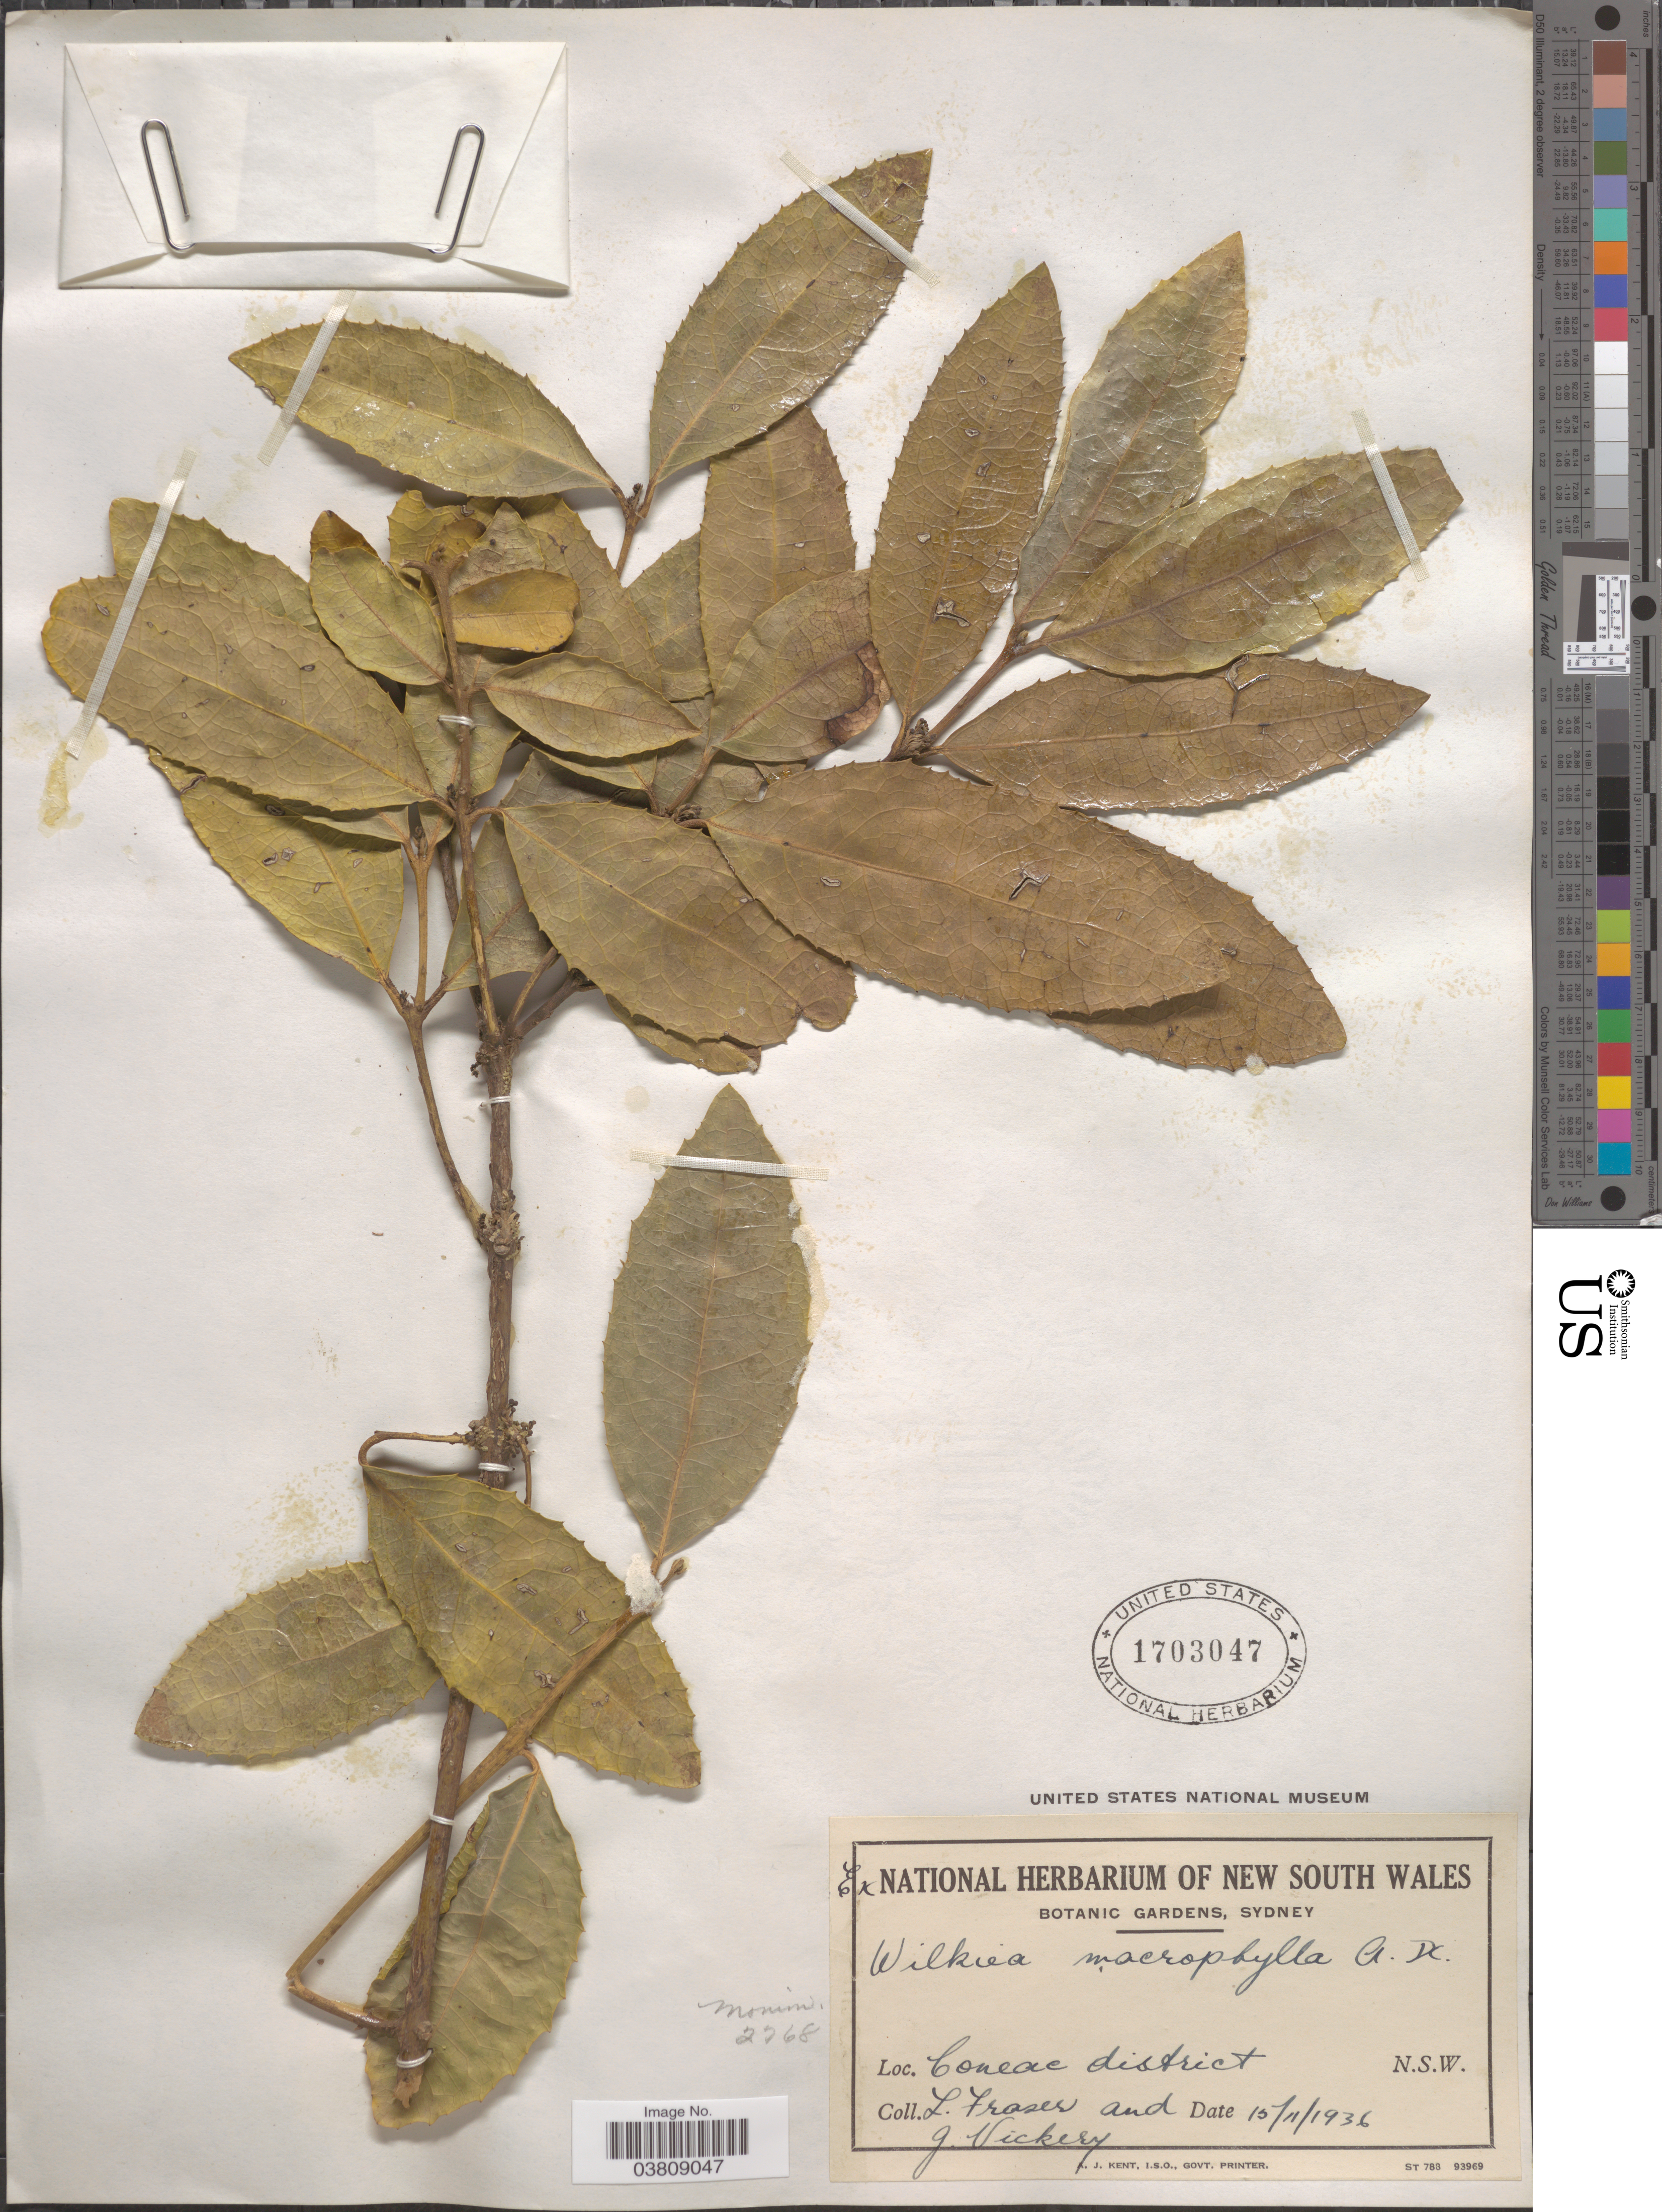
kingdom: Plantae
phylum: Tracheophyta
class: Magnoliopsida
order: Laurales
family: Monimiaceae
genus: Wilkiea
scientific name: Wilkiea macrophylla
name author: (A. Cunn.) A. DC.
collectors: L. Fraser & J. Vickery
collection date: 1936-11-15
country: Australia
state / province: New South Wales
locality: Coneac district.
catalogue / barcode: US 1703047